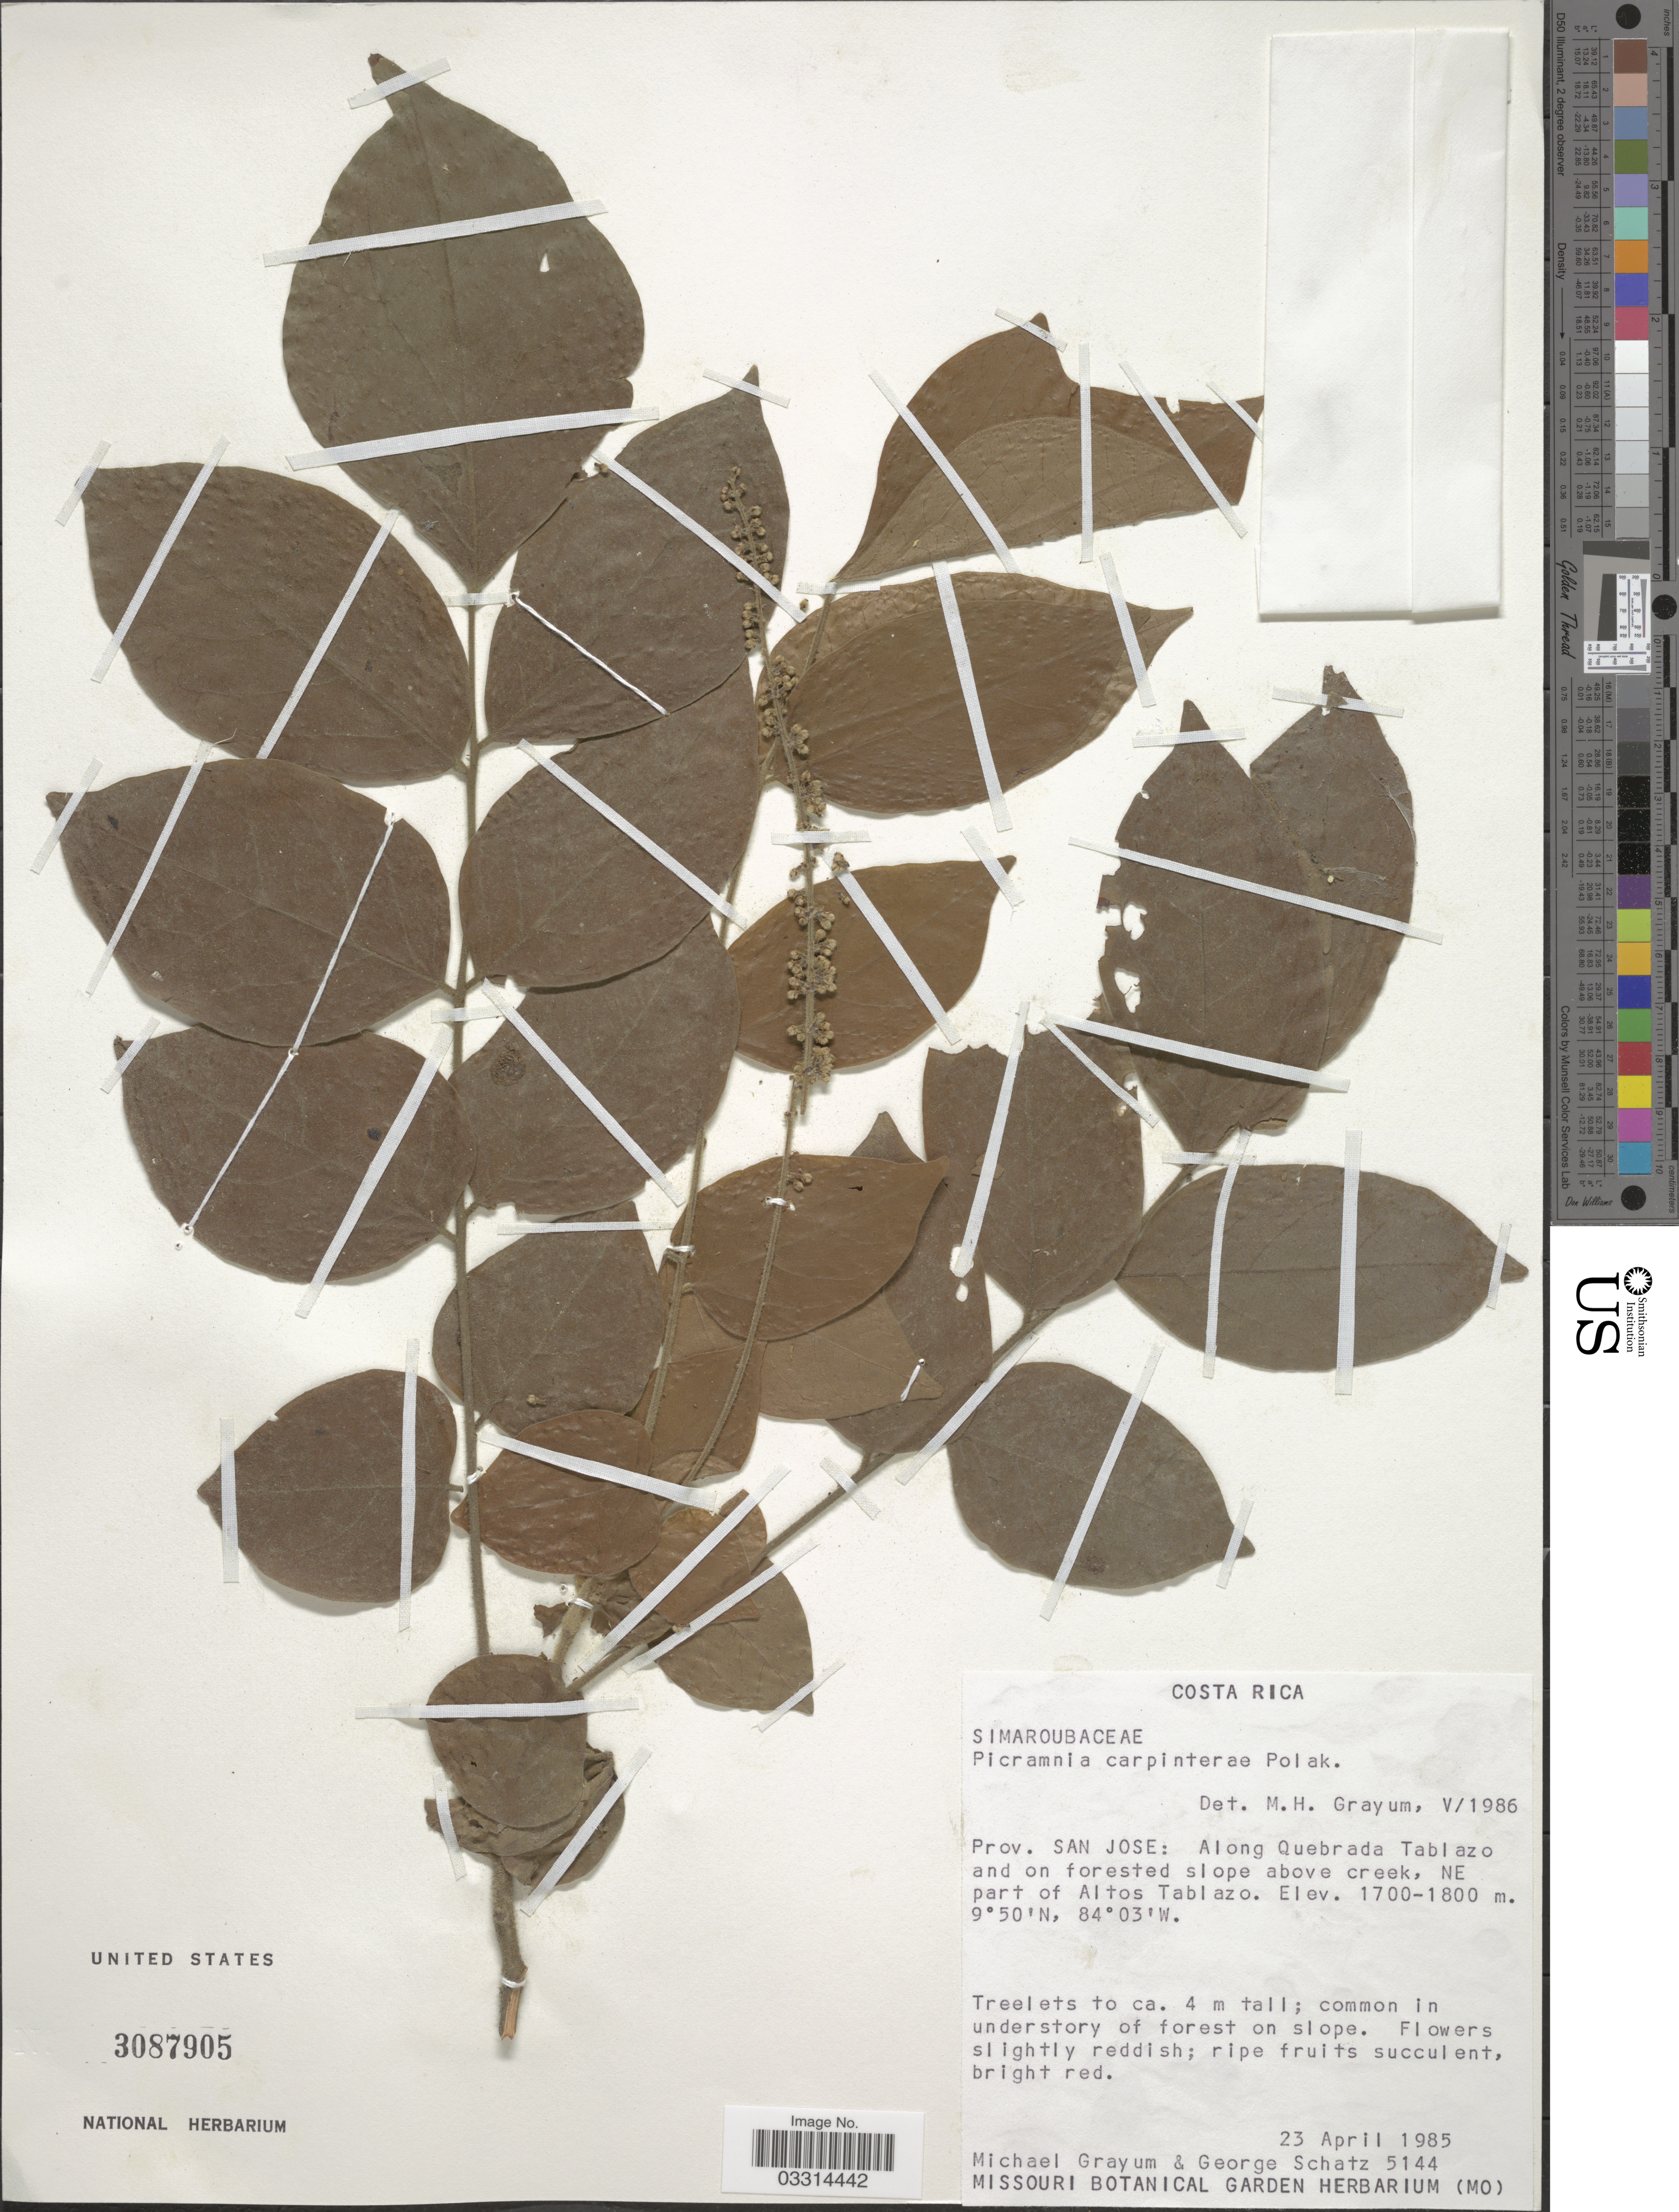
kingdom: Plantae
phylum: Tracheophyta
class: Magnoliopsida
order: Picramniales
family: Picramniaceae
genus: Picramnia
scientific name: Picramnia carpinterae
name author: Pol.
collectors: M. H. Grayum & G. Schatz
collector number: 5144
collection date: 1985-04-23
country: Costa Rica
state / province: San José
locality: Along Quebrada Tablazo and on forested slope above creek, NE part of Altos Tablazo.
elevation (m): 1700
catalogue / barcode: US 3087905